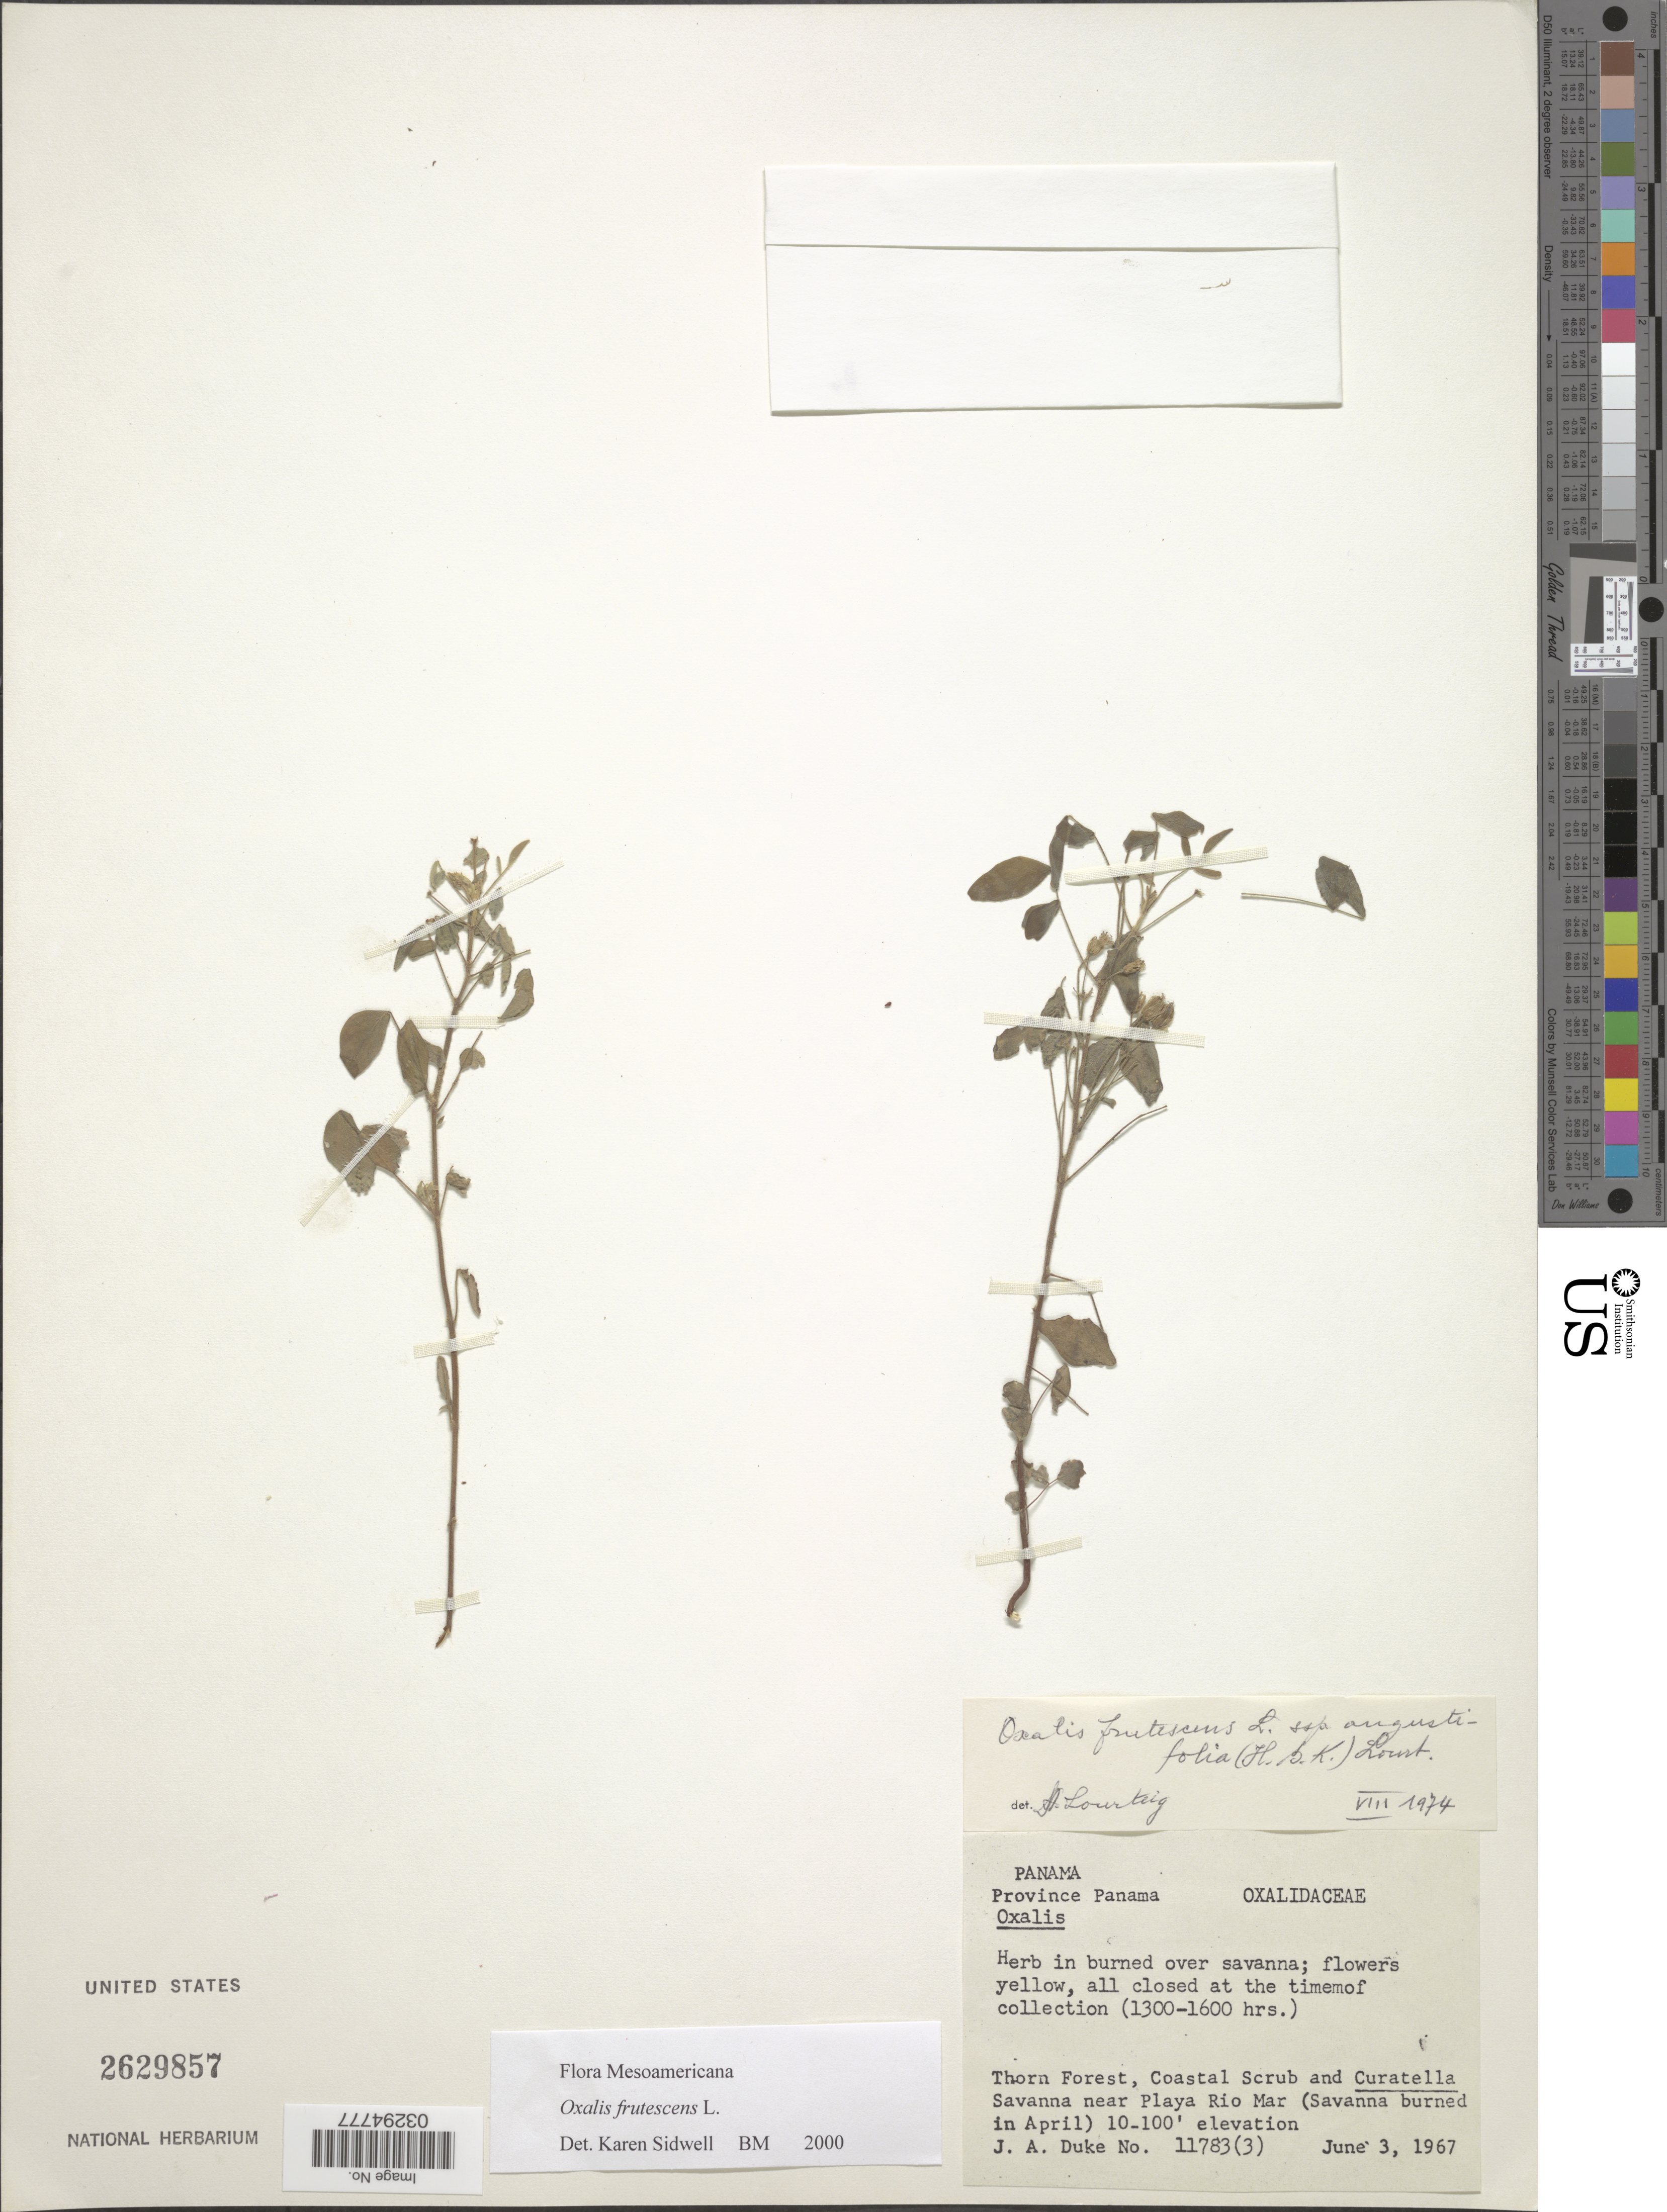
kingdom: Plantae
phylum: Tracheophyta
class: Magnoliopsida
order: Oxalidales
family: Oxalidaceae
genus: Oxalis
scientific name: Oxalis frutescens subsp. angustifolia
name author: (Kunth) Lourteig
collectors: J. A. Duke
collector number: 11783(3)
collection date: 1967-06-03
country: Panama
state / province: Panamá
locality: Near Playa Rio Mar.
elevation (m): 3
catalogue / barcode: US 2629857